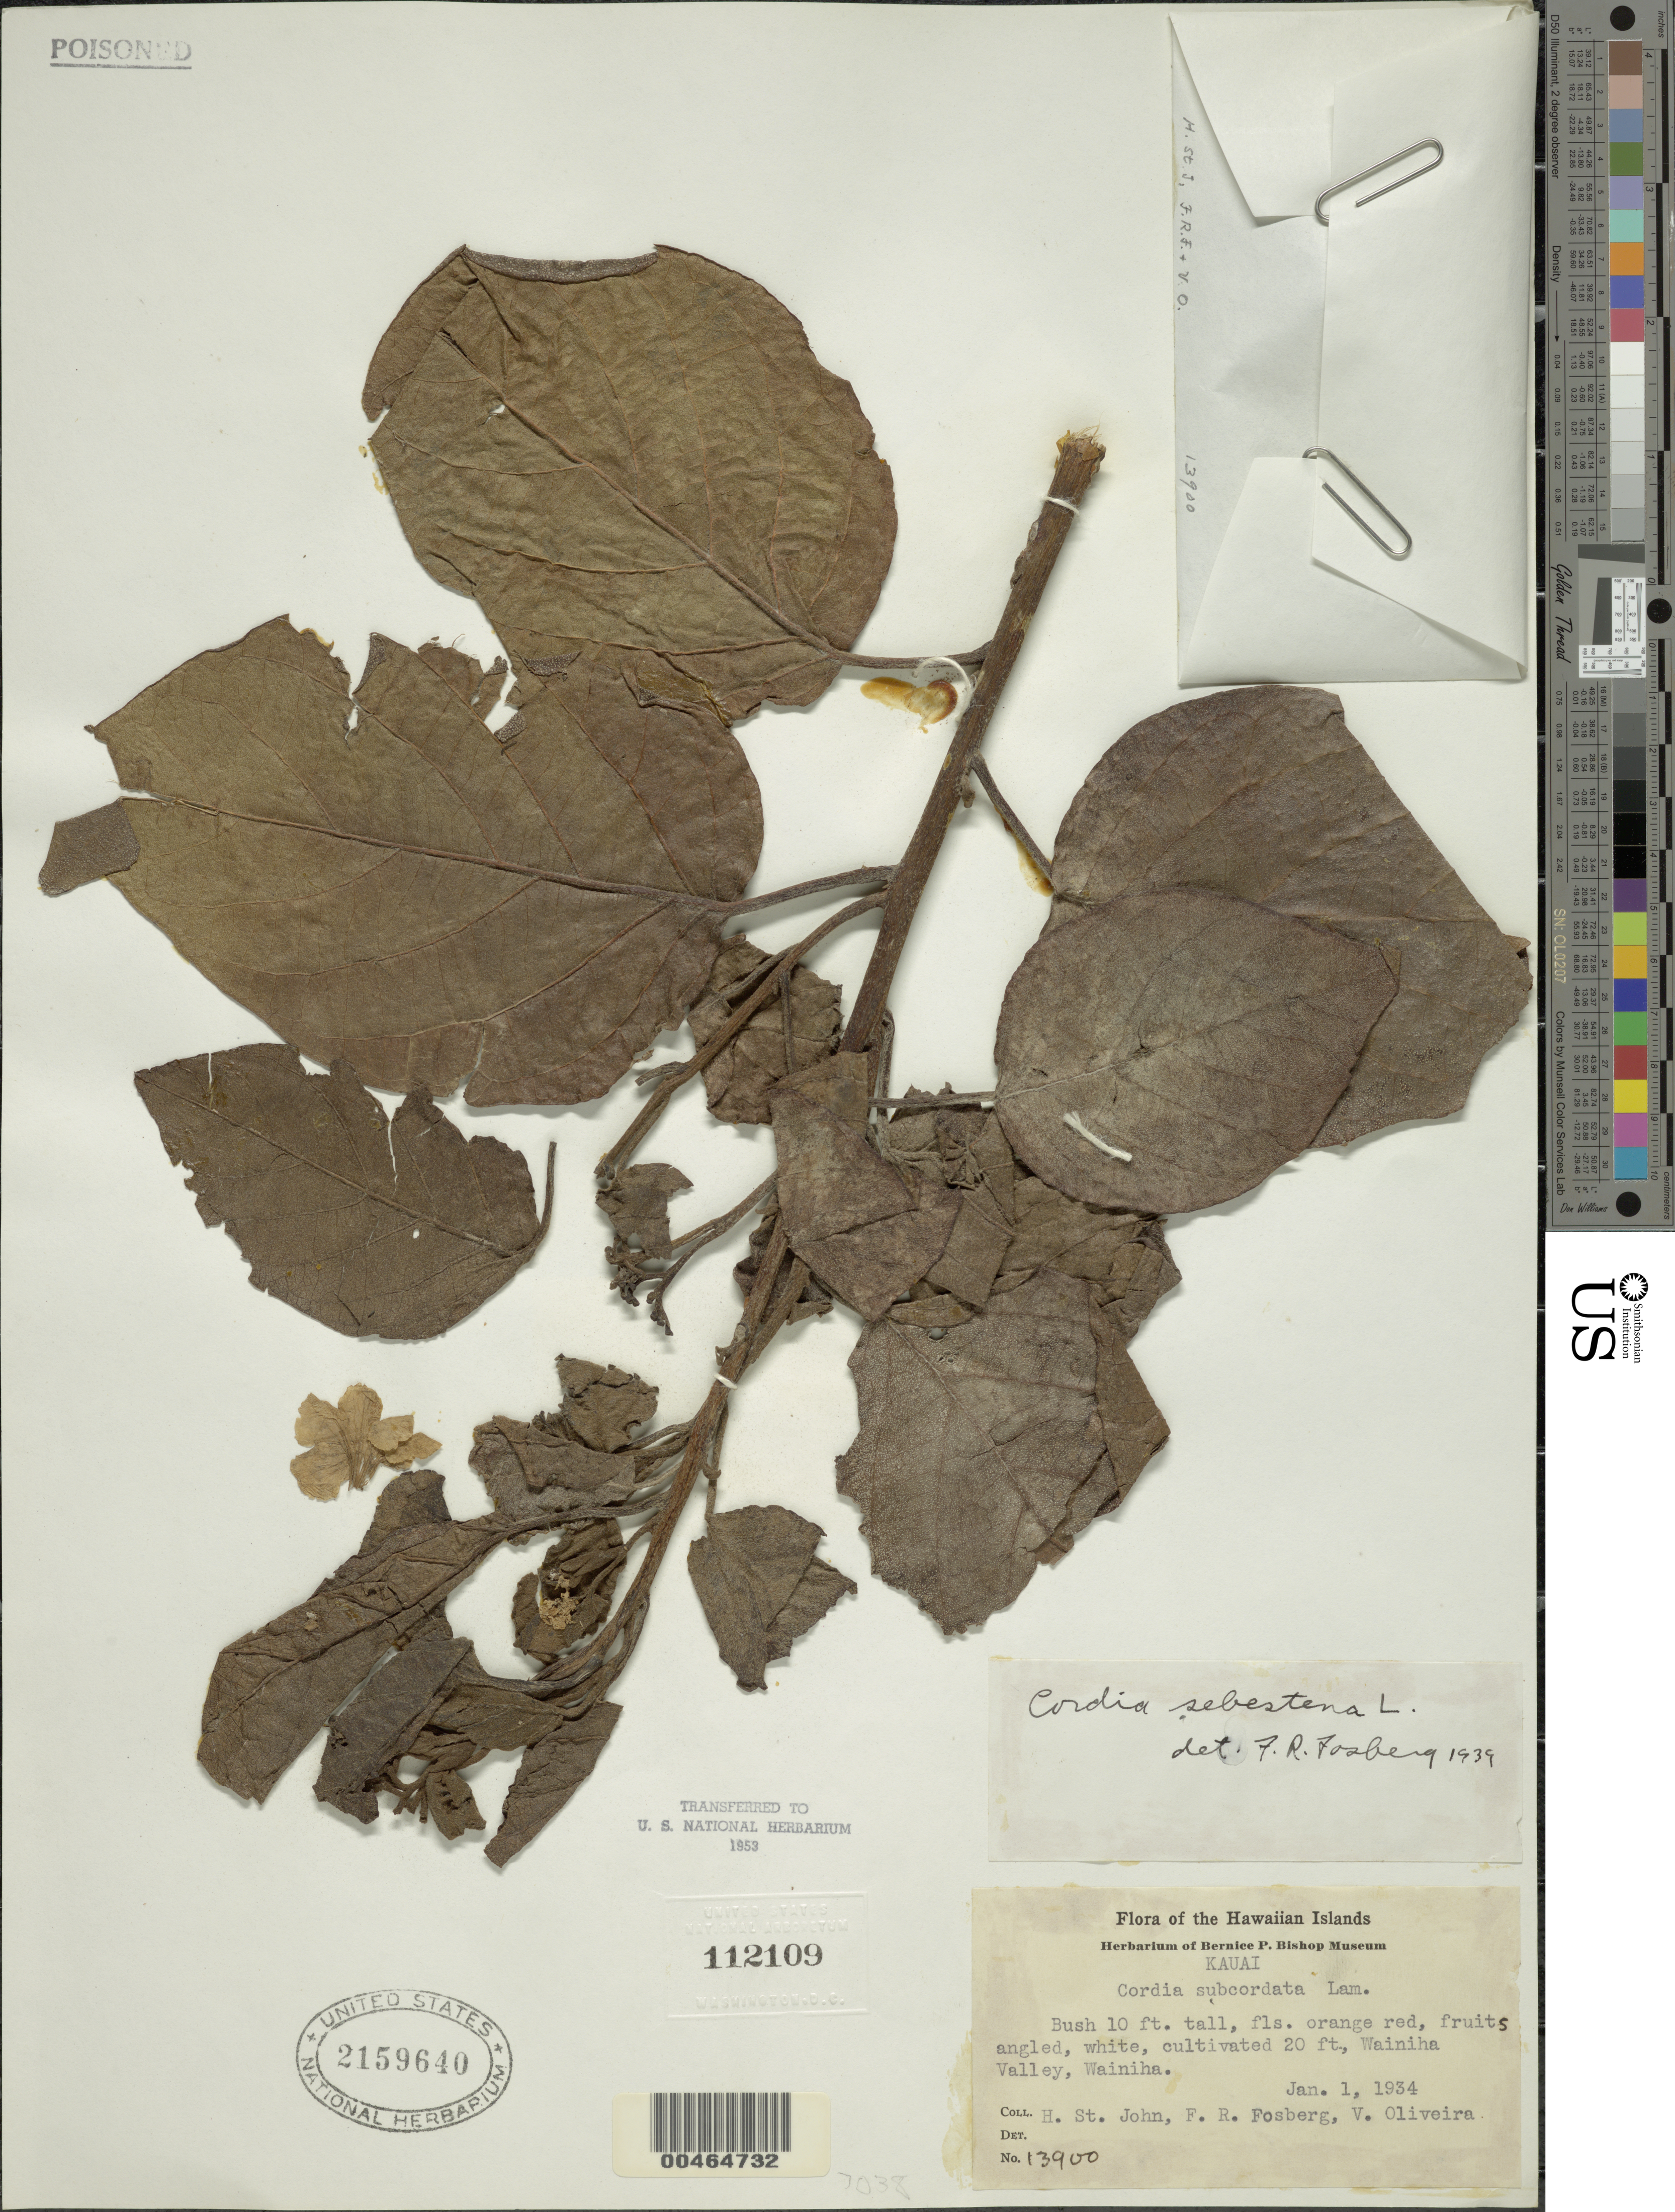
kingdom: Plantae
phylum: Tracheophyta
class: Magnoliopsida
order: Boraginales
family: Cordiaceae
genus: Cordia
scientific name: Cordia sebestena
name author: L.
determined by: Fosberg, F. R.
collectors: H. St. John, F. R. Fosberg & V. Oliveira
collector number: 13900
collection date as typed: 1 Jan 1934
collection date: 1934-01-01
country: United States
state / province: Hawaii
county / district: Kauai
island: Kaua'i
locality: Wainiha Valley, Wainiha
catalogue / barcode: US 2159640